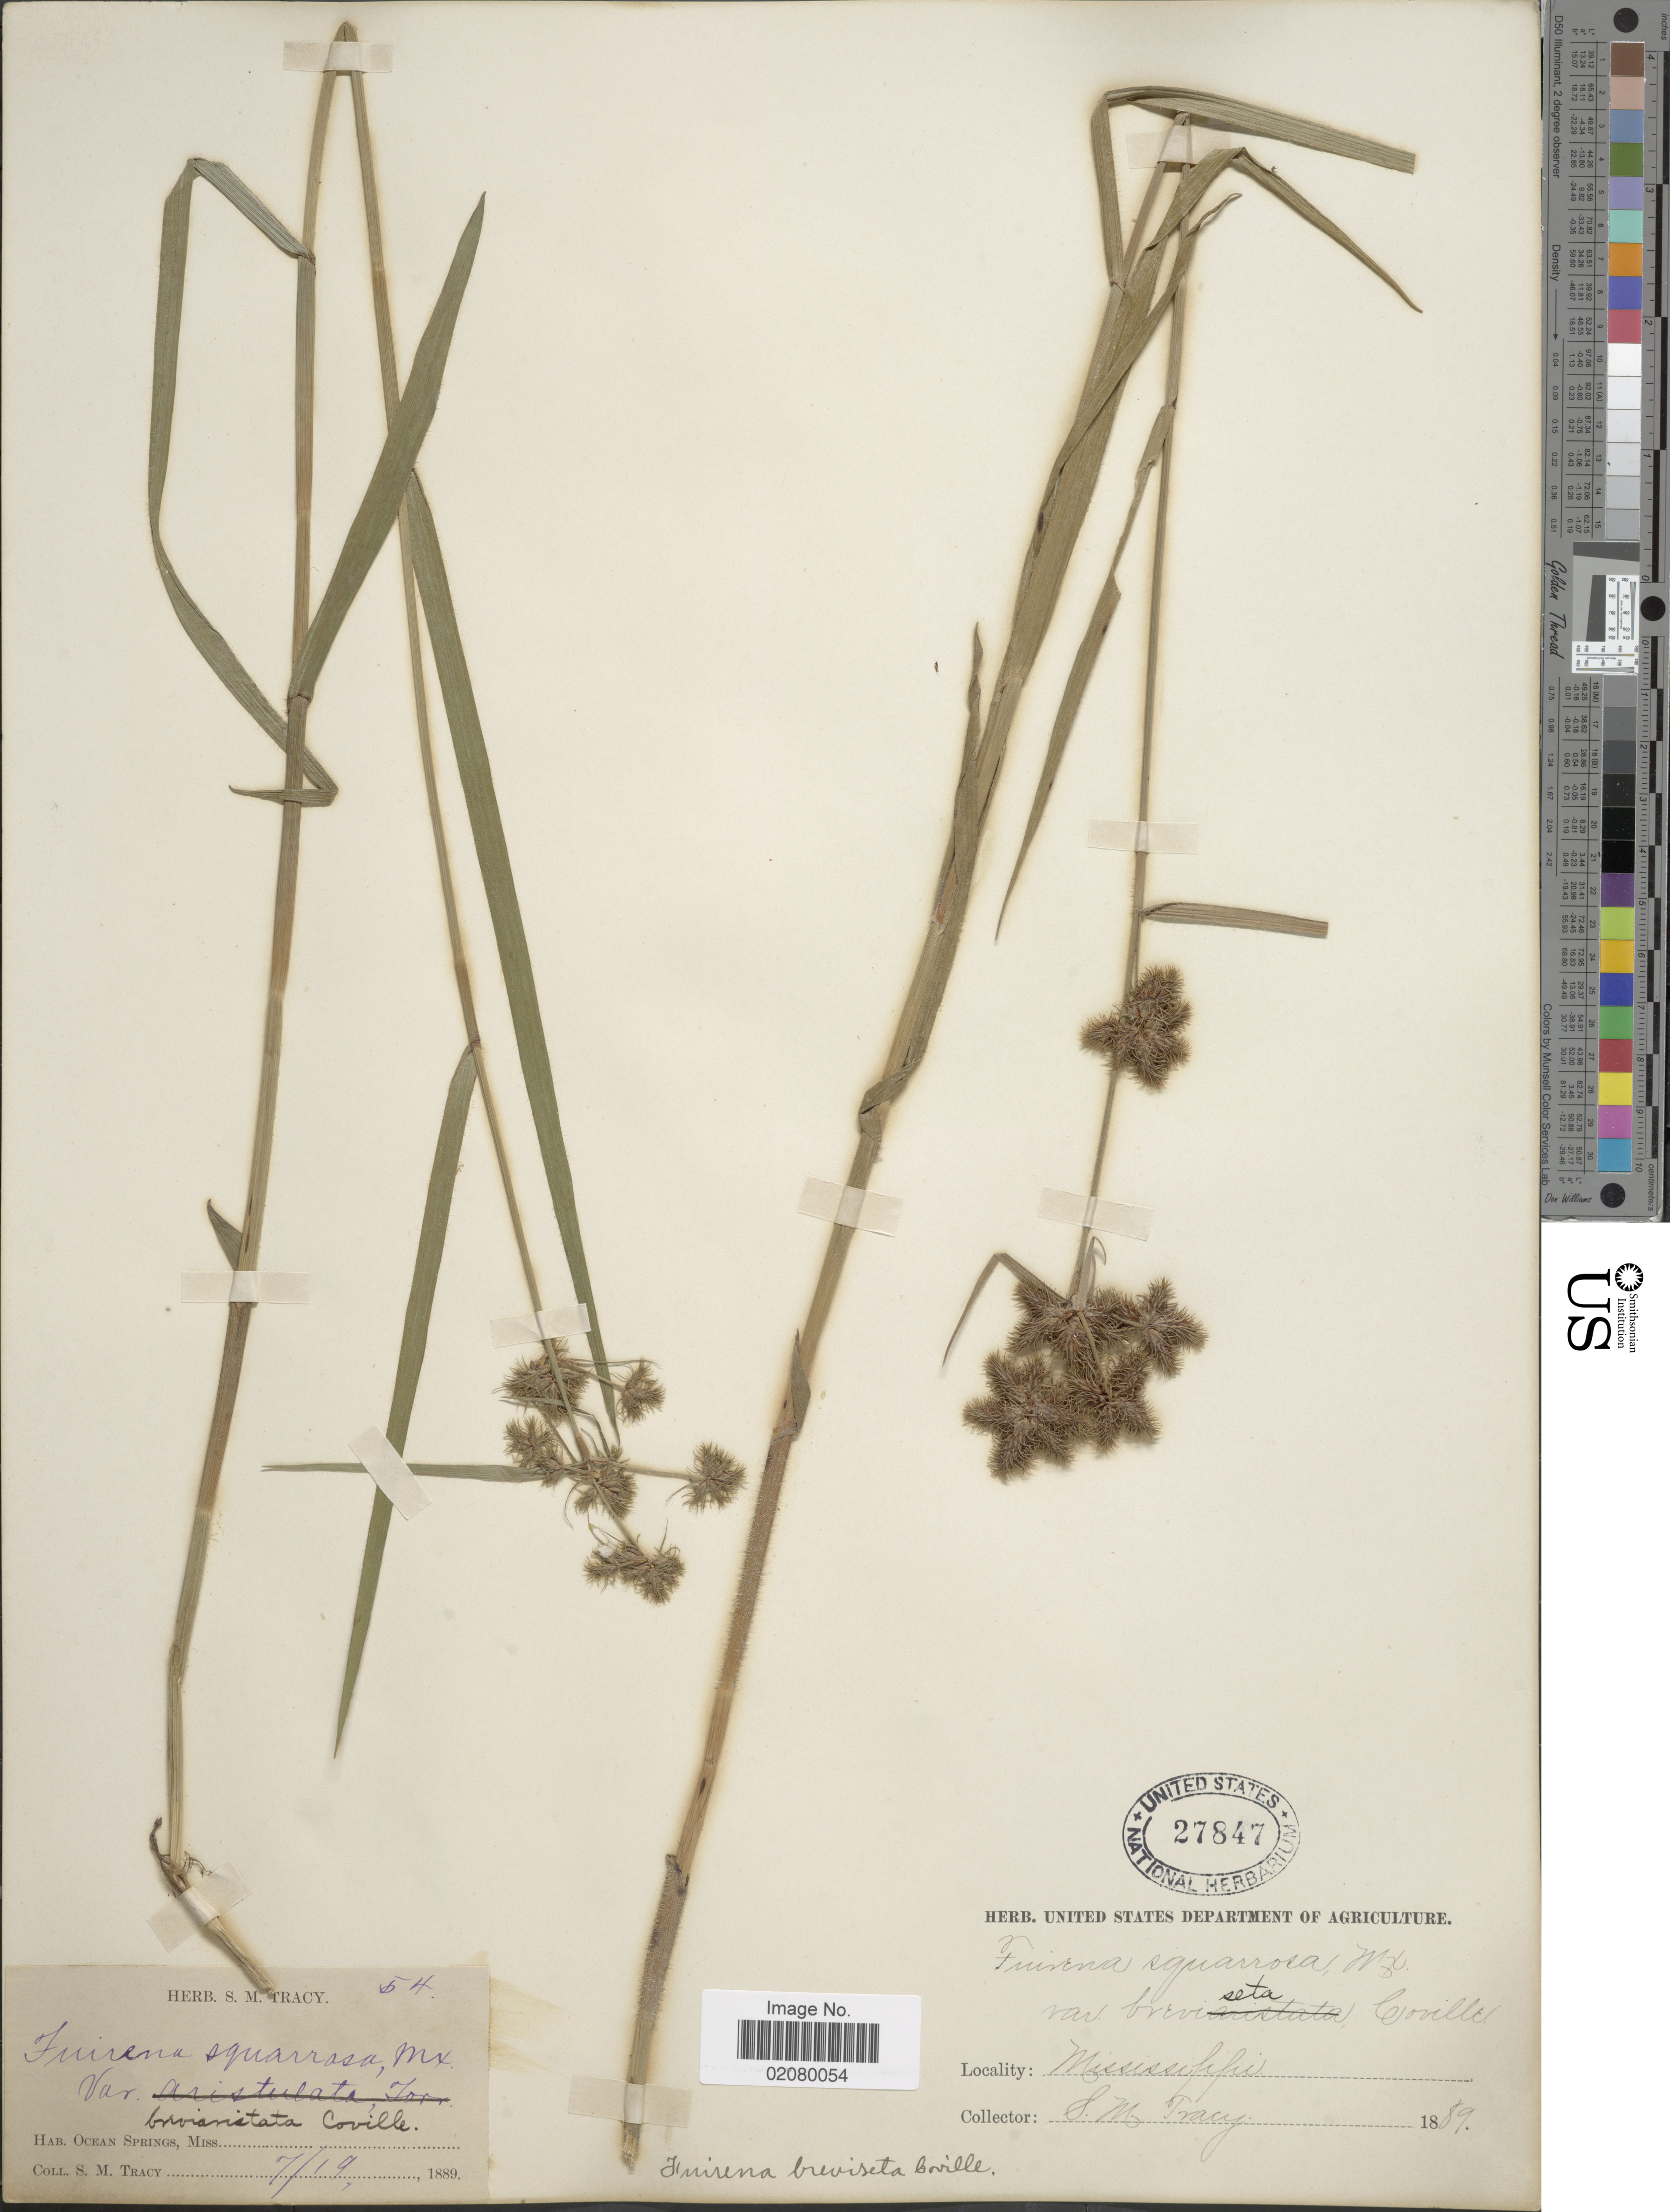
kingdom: Plantae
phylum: Tracheophyta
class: Liliopsida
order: Poales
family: Cyperaceae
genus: Fuirena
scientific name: Fuirena squarrosa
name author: Michx.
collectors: S. M. Tracy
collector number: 54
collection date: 1889-07-19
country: United States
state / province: Mississippi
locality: Ocean Springs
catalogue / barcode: US 27847